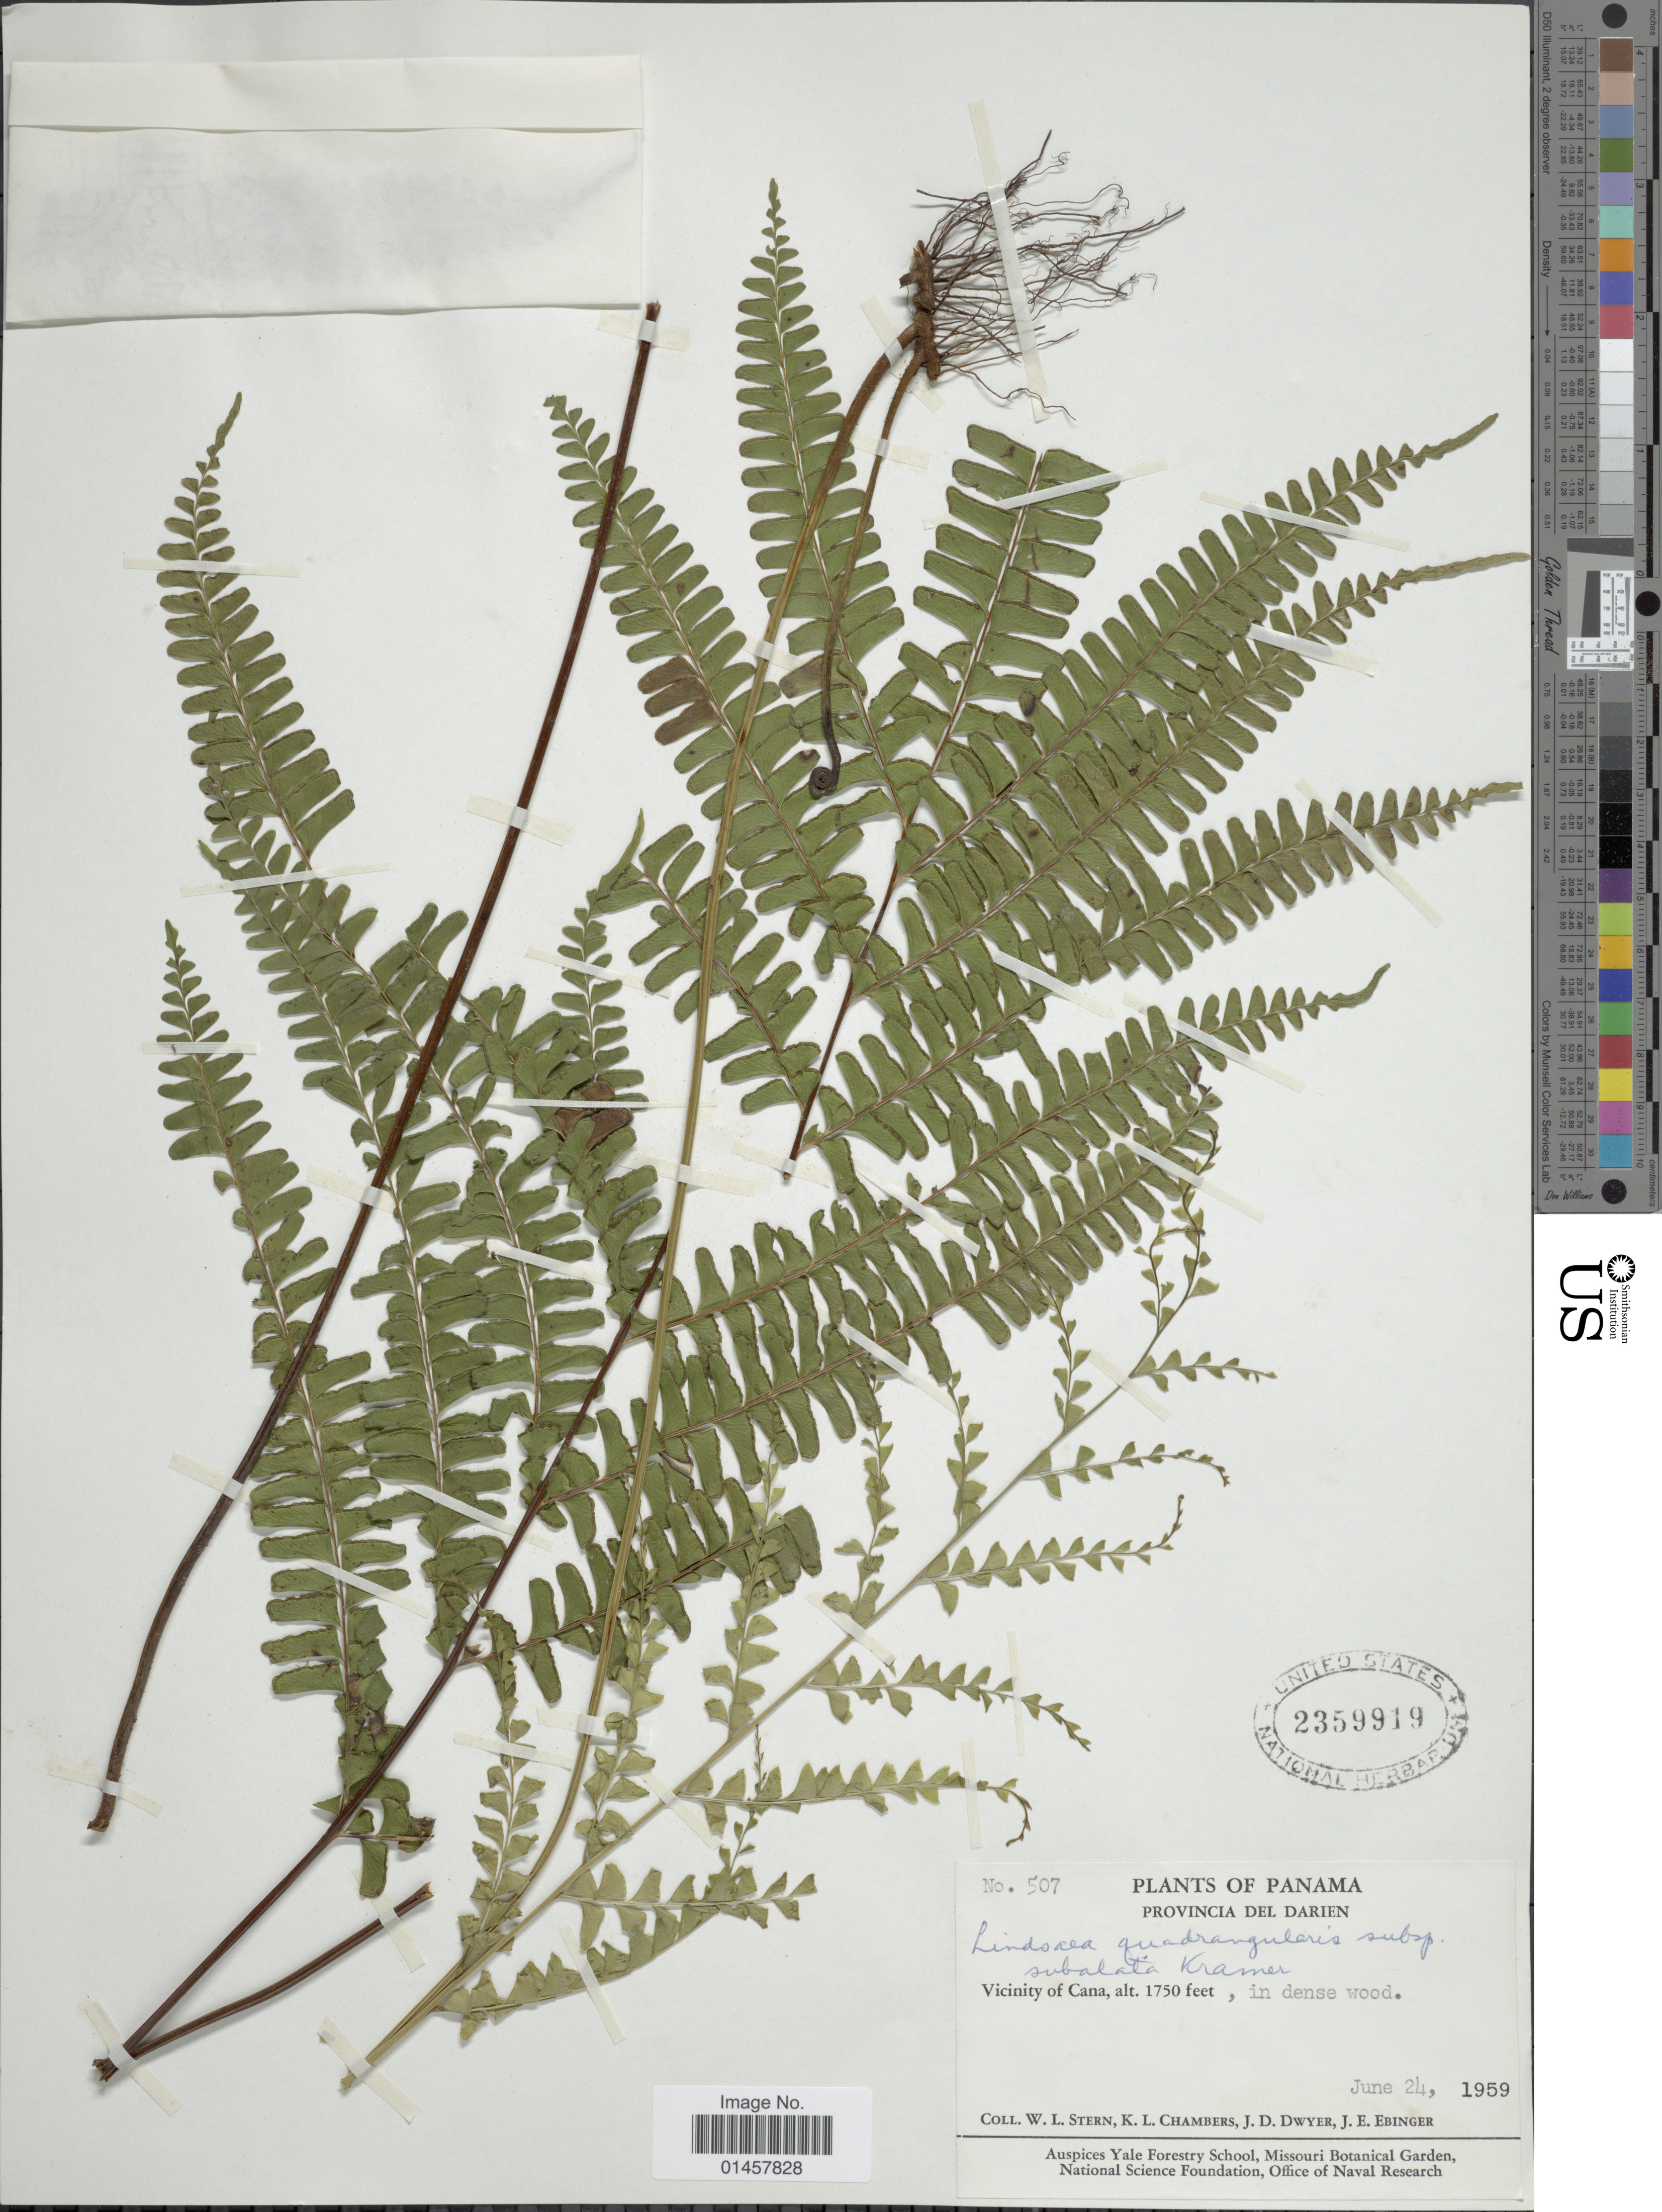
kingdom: Plantae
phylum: Tracheophyta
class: Polypodiopsida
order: Polypodiales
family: Lindsaeaceae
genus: Lindsaea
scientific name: Lindsaea quadrangularis subsp. subalata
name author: K.U. Kramer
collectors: W. L. Stern, K. Chambers, J. D. Dwyer & J. Ebinger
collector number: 507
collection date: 1959-06-24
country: Panama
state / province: Darién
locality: Provincia del Darien, Vicinity of Cana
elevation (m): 533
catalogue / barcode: US 2359919